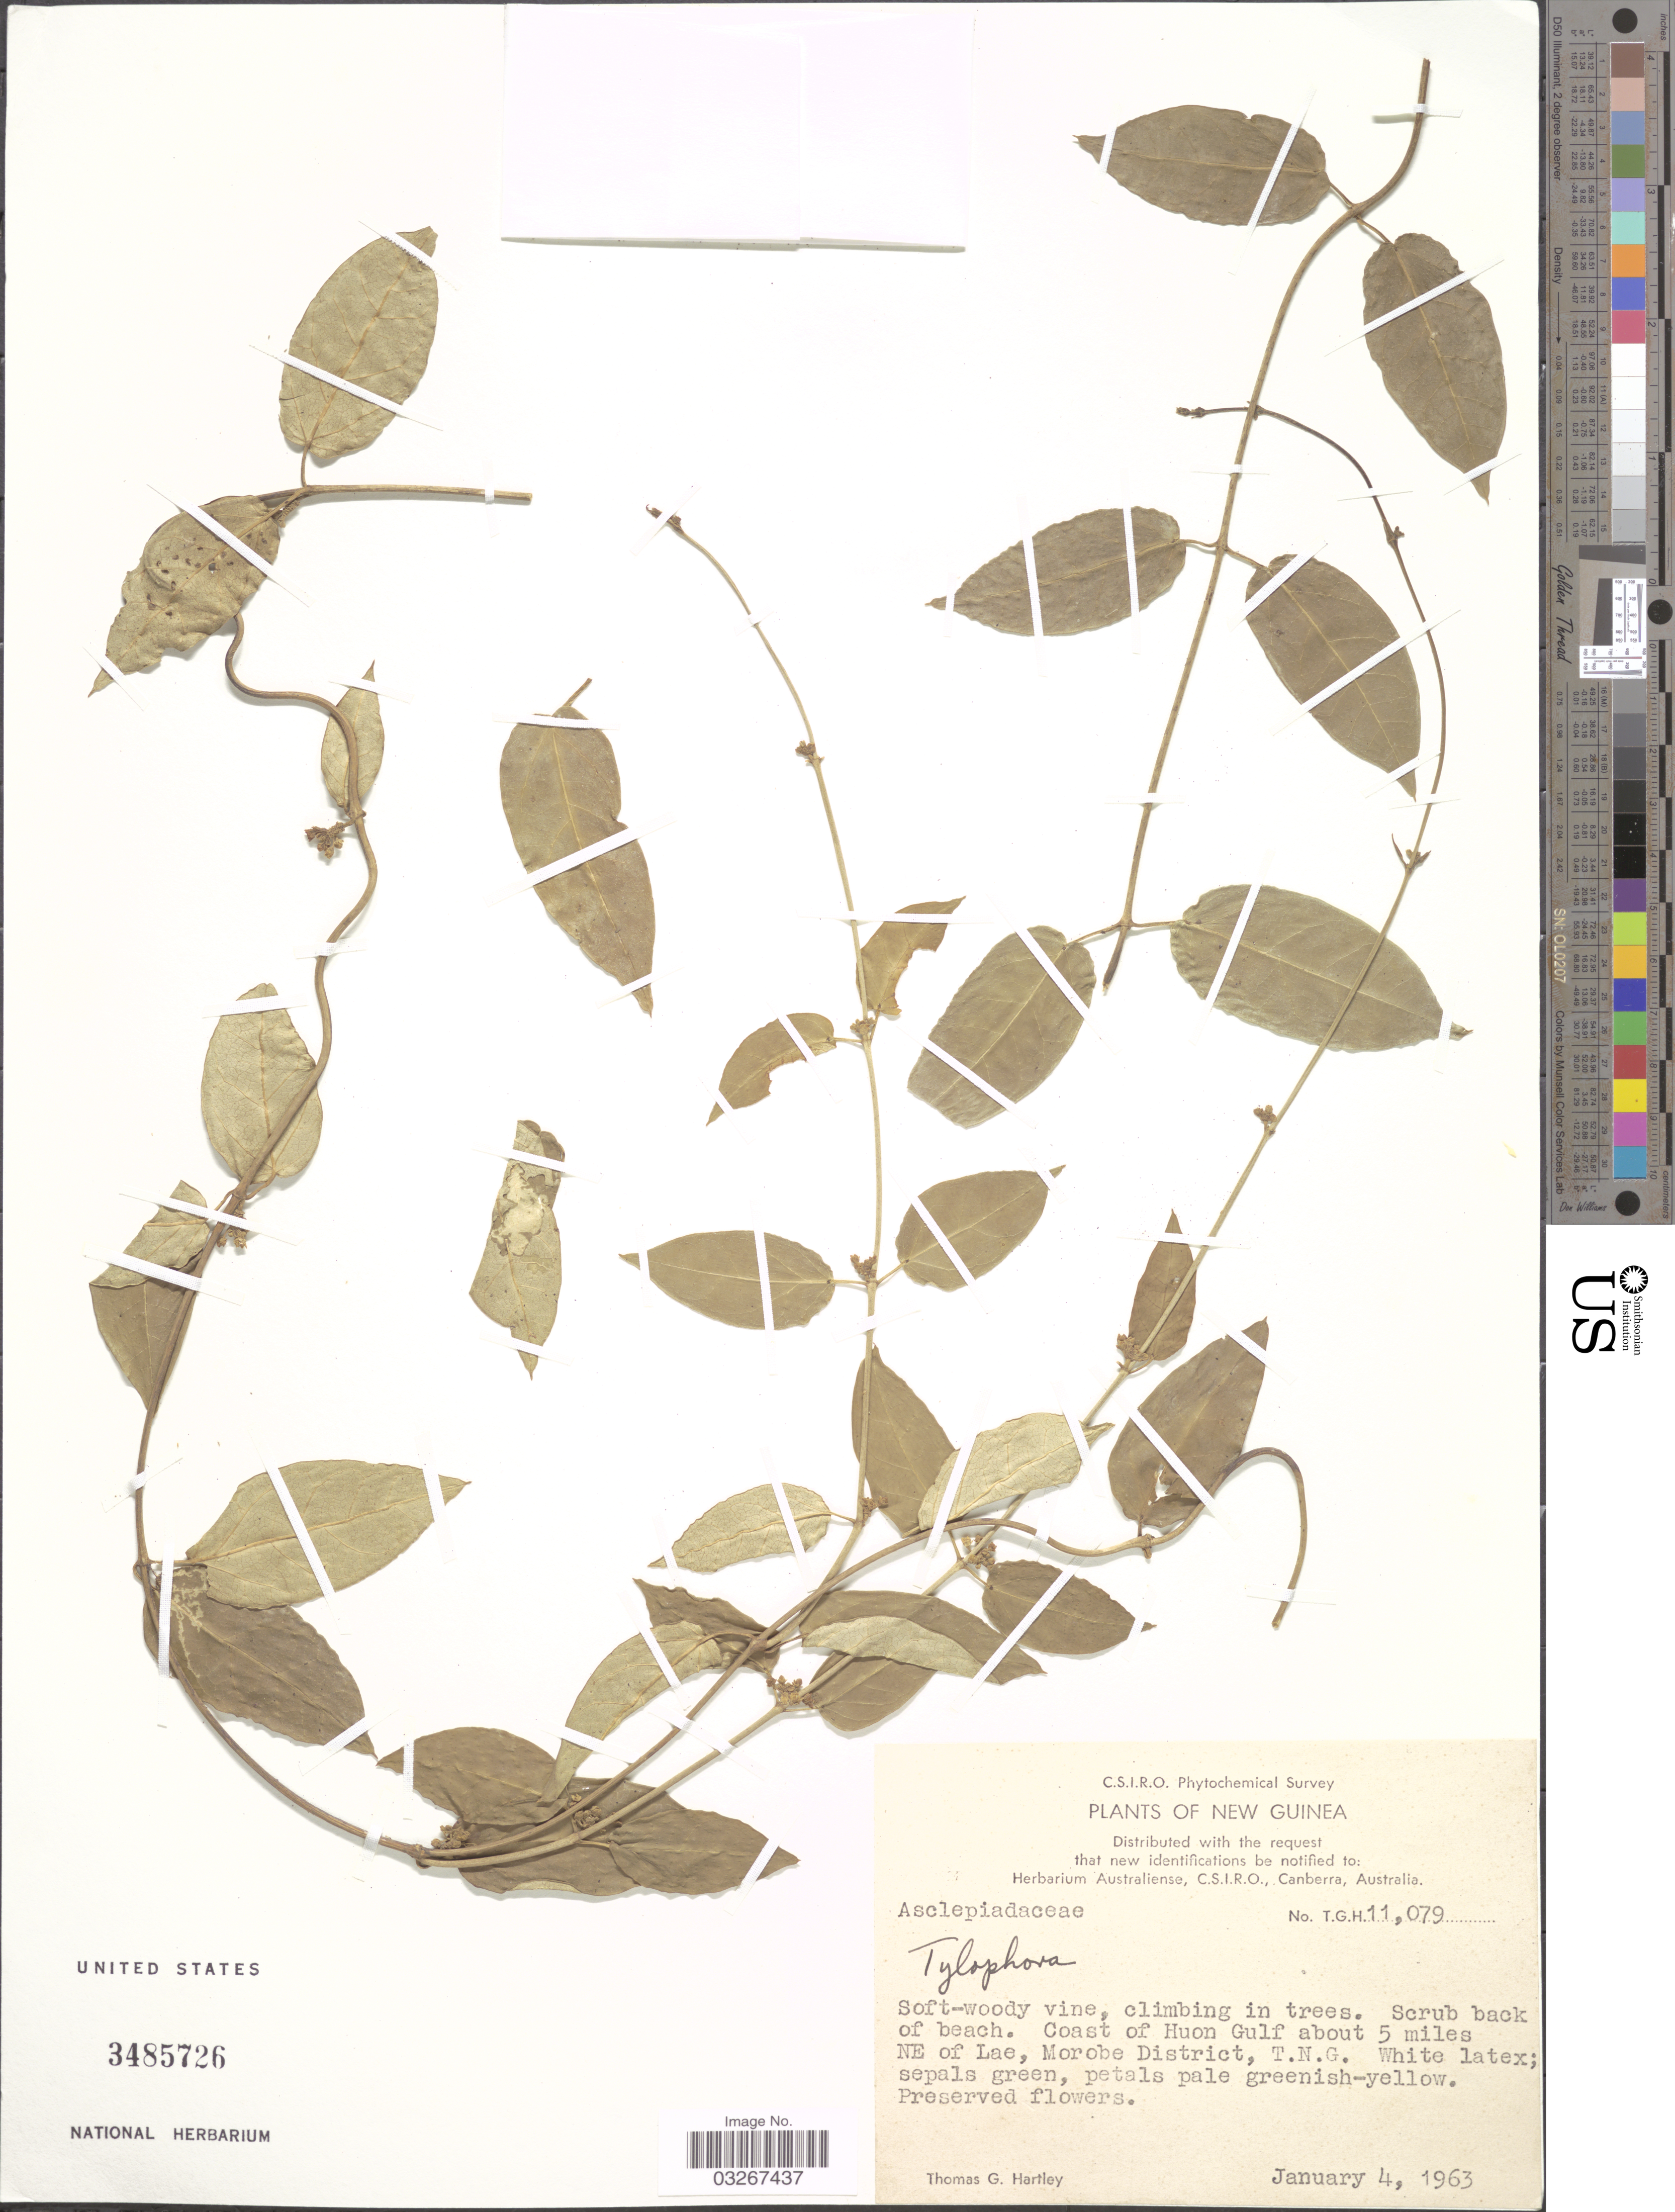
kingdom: Plantae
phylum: Tracheophyta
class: Magnoliopsida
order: Gentianales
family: Apocynaceae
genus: Tylophora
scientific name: Tylophora sp.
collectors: T. G. Hartley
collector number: T.G.H. 11079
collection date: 1963-01-04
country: Papua New Guinea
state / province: Morobe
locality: Coast of Huon Gulf about 5 miles NE of Lae, Morobe District, T.N.G.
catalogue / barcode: US 3485726